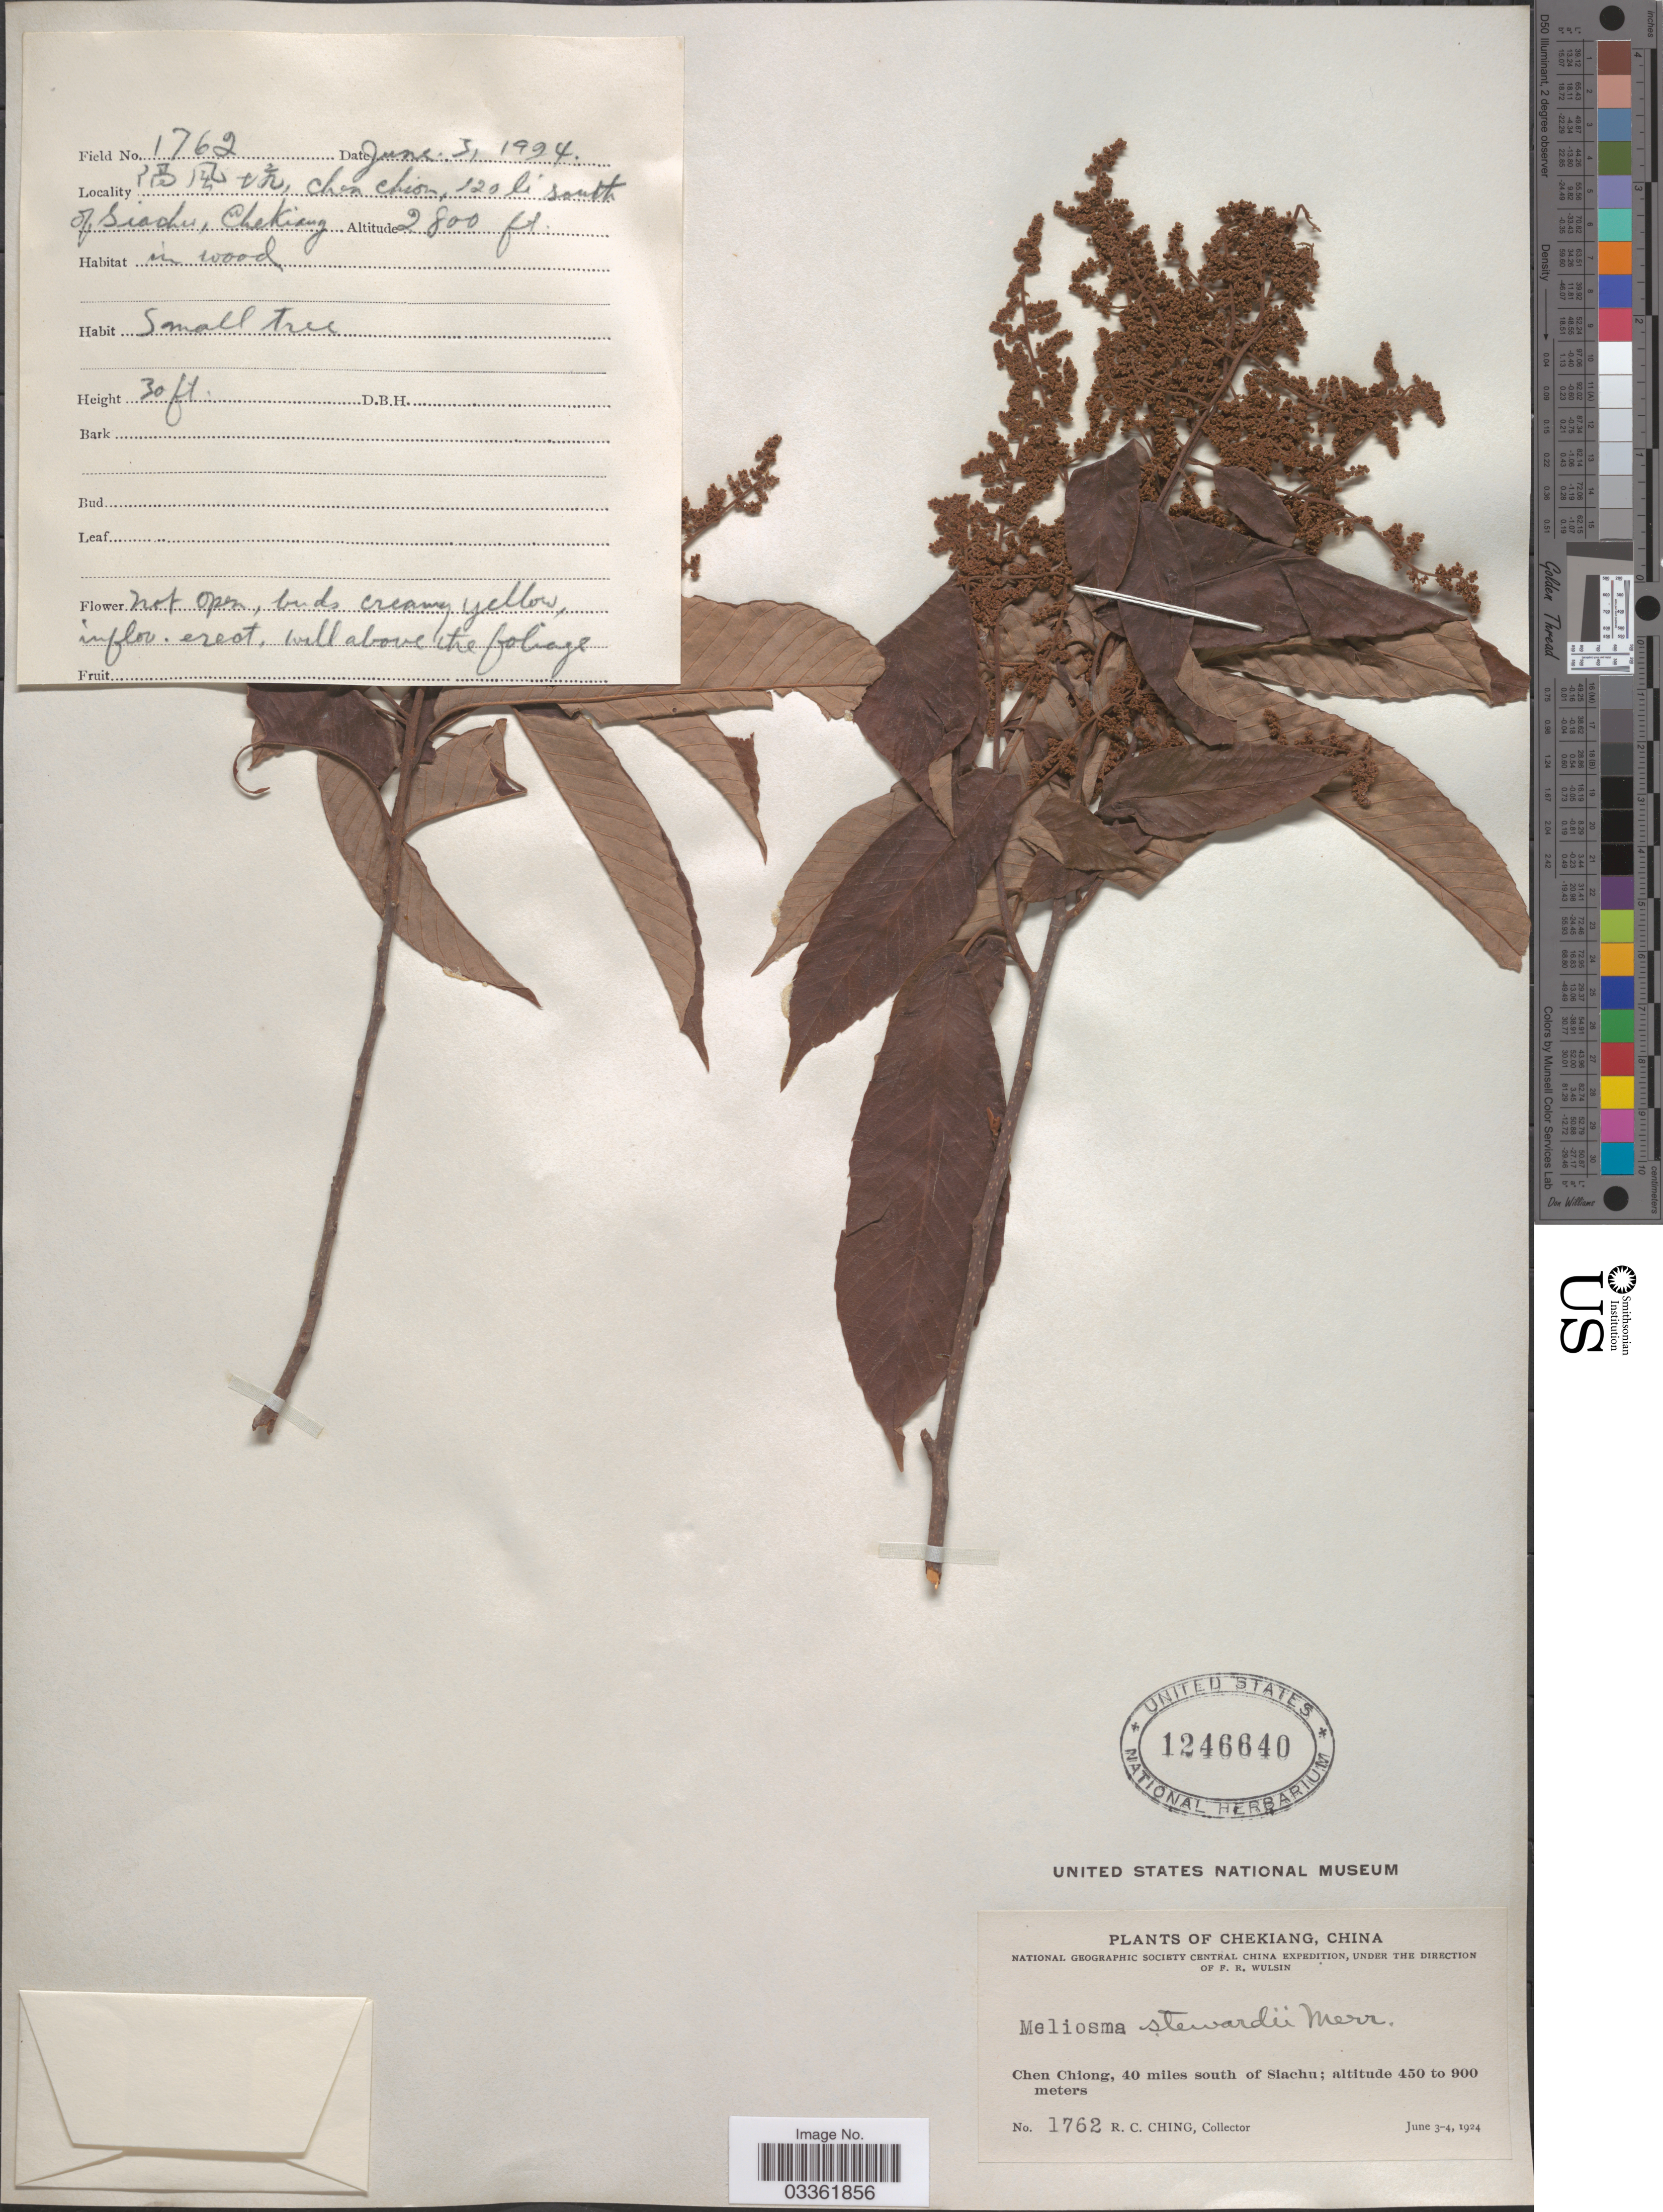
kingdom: Plantae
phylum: Tracheophyta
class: Magnoliopsida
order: Proteales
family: Sabiaceae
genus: Meliosma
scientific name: Meliosma stewardii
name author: Merr.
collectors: R. C. Ching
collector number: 1762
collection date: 1924-06-03/1924-06-04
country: China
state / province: Zhejiang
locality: Chekiang, Chen Chiong, 40 miles south of Siachu.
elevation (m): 450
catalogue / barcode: US 1246640